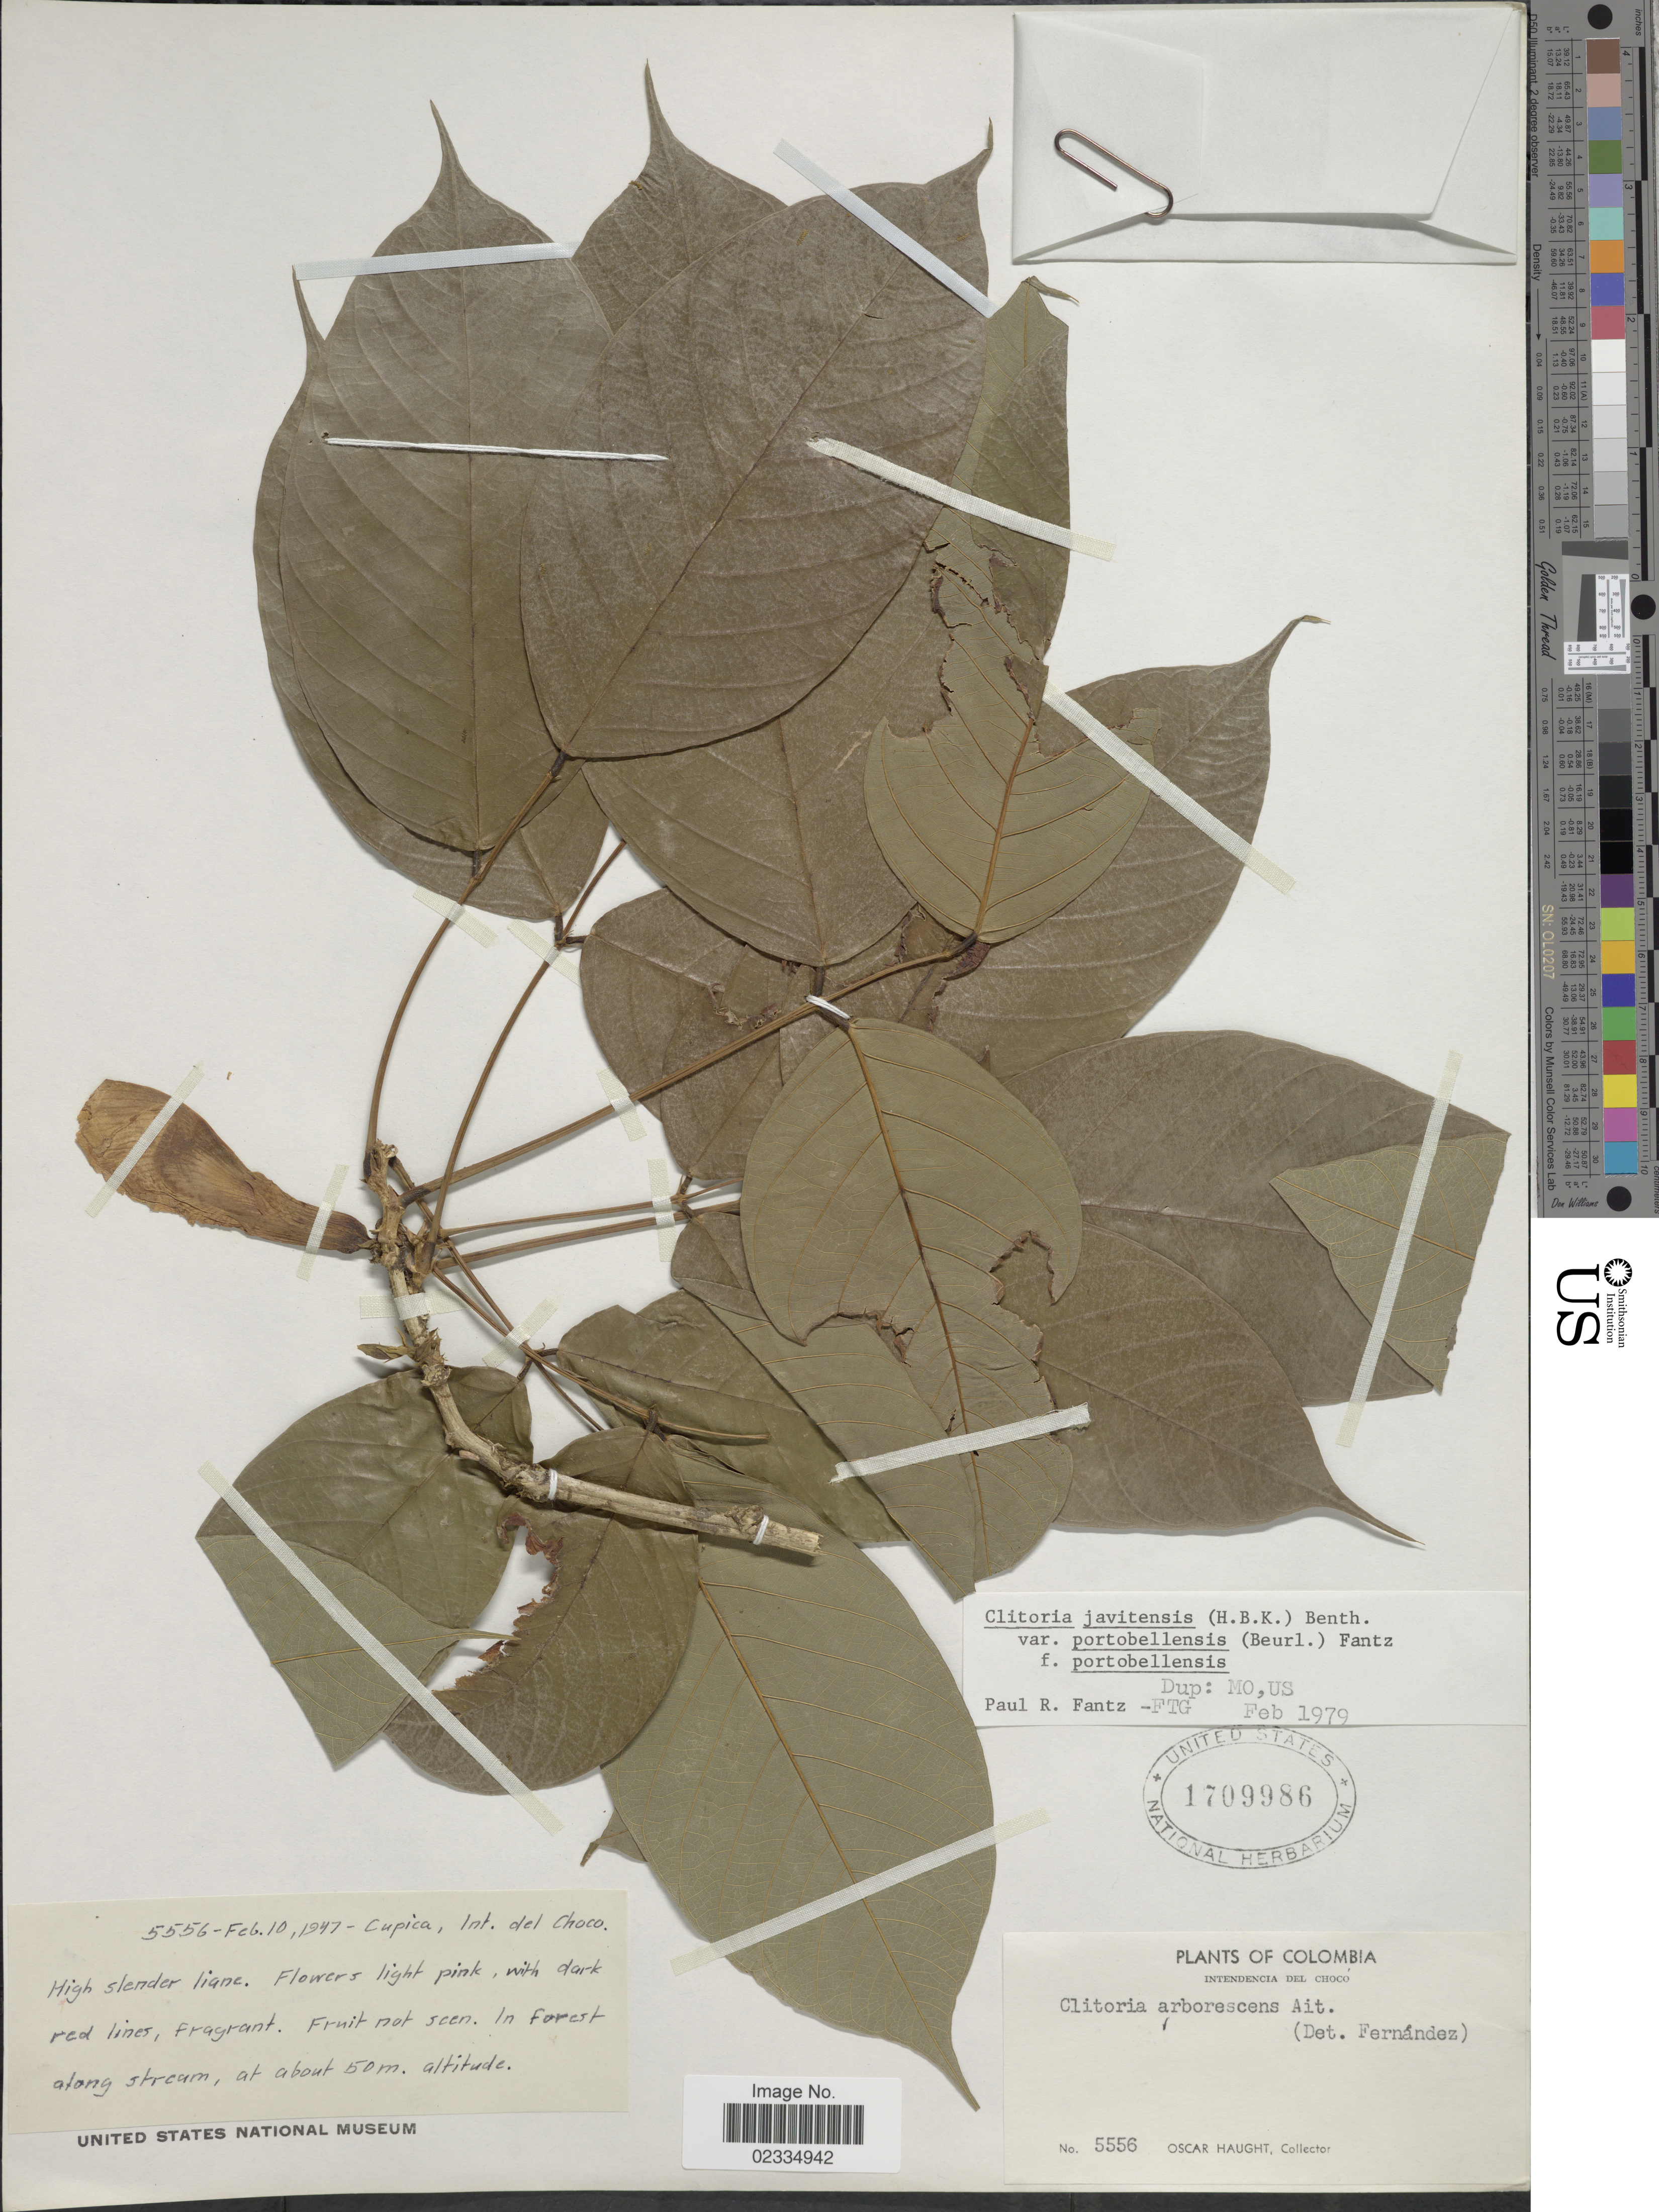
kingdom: Plantae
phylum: Tracheophyta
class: Magnoliopsida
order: Fabales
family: Fabaceae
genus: Clitoria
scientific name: Clitoria javitensis var. portobellensis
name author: (Beurl.) Fantz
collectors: O. L. Haught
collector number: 5556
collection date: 1947-02-10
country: Colombia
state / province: Chocó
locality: Cupica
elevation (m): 50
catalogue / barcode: US 1709986